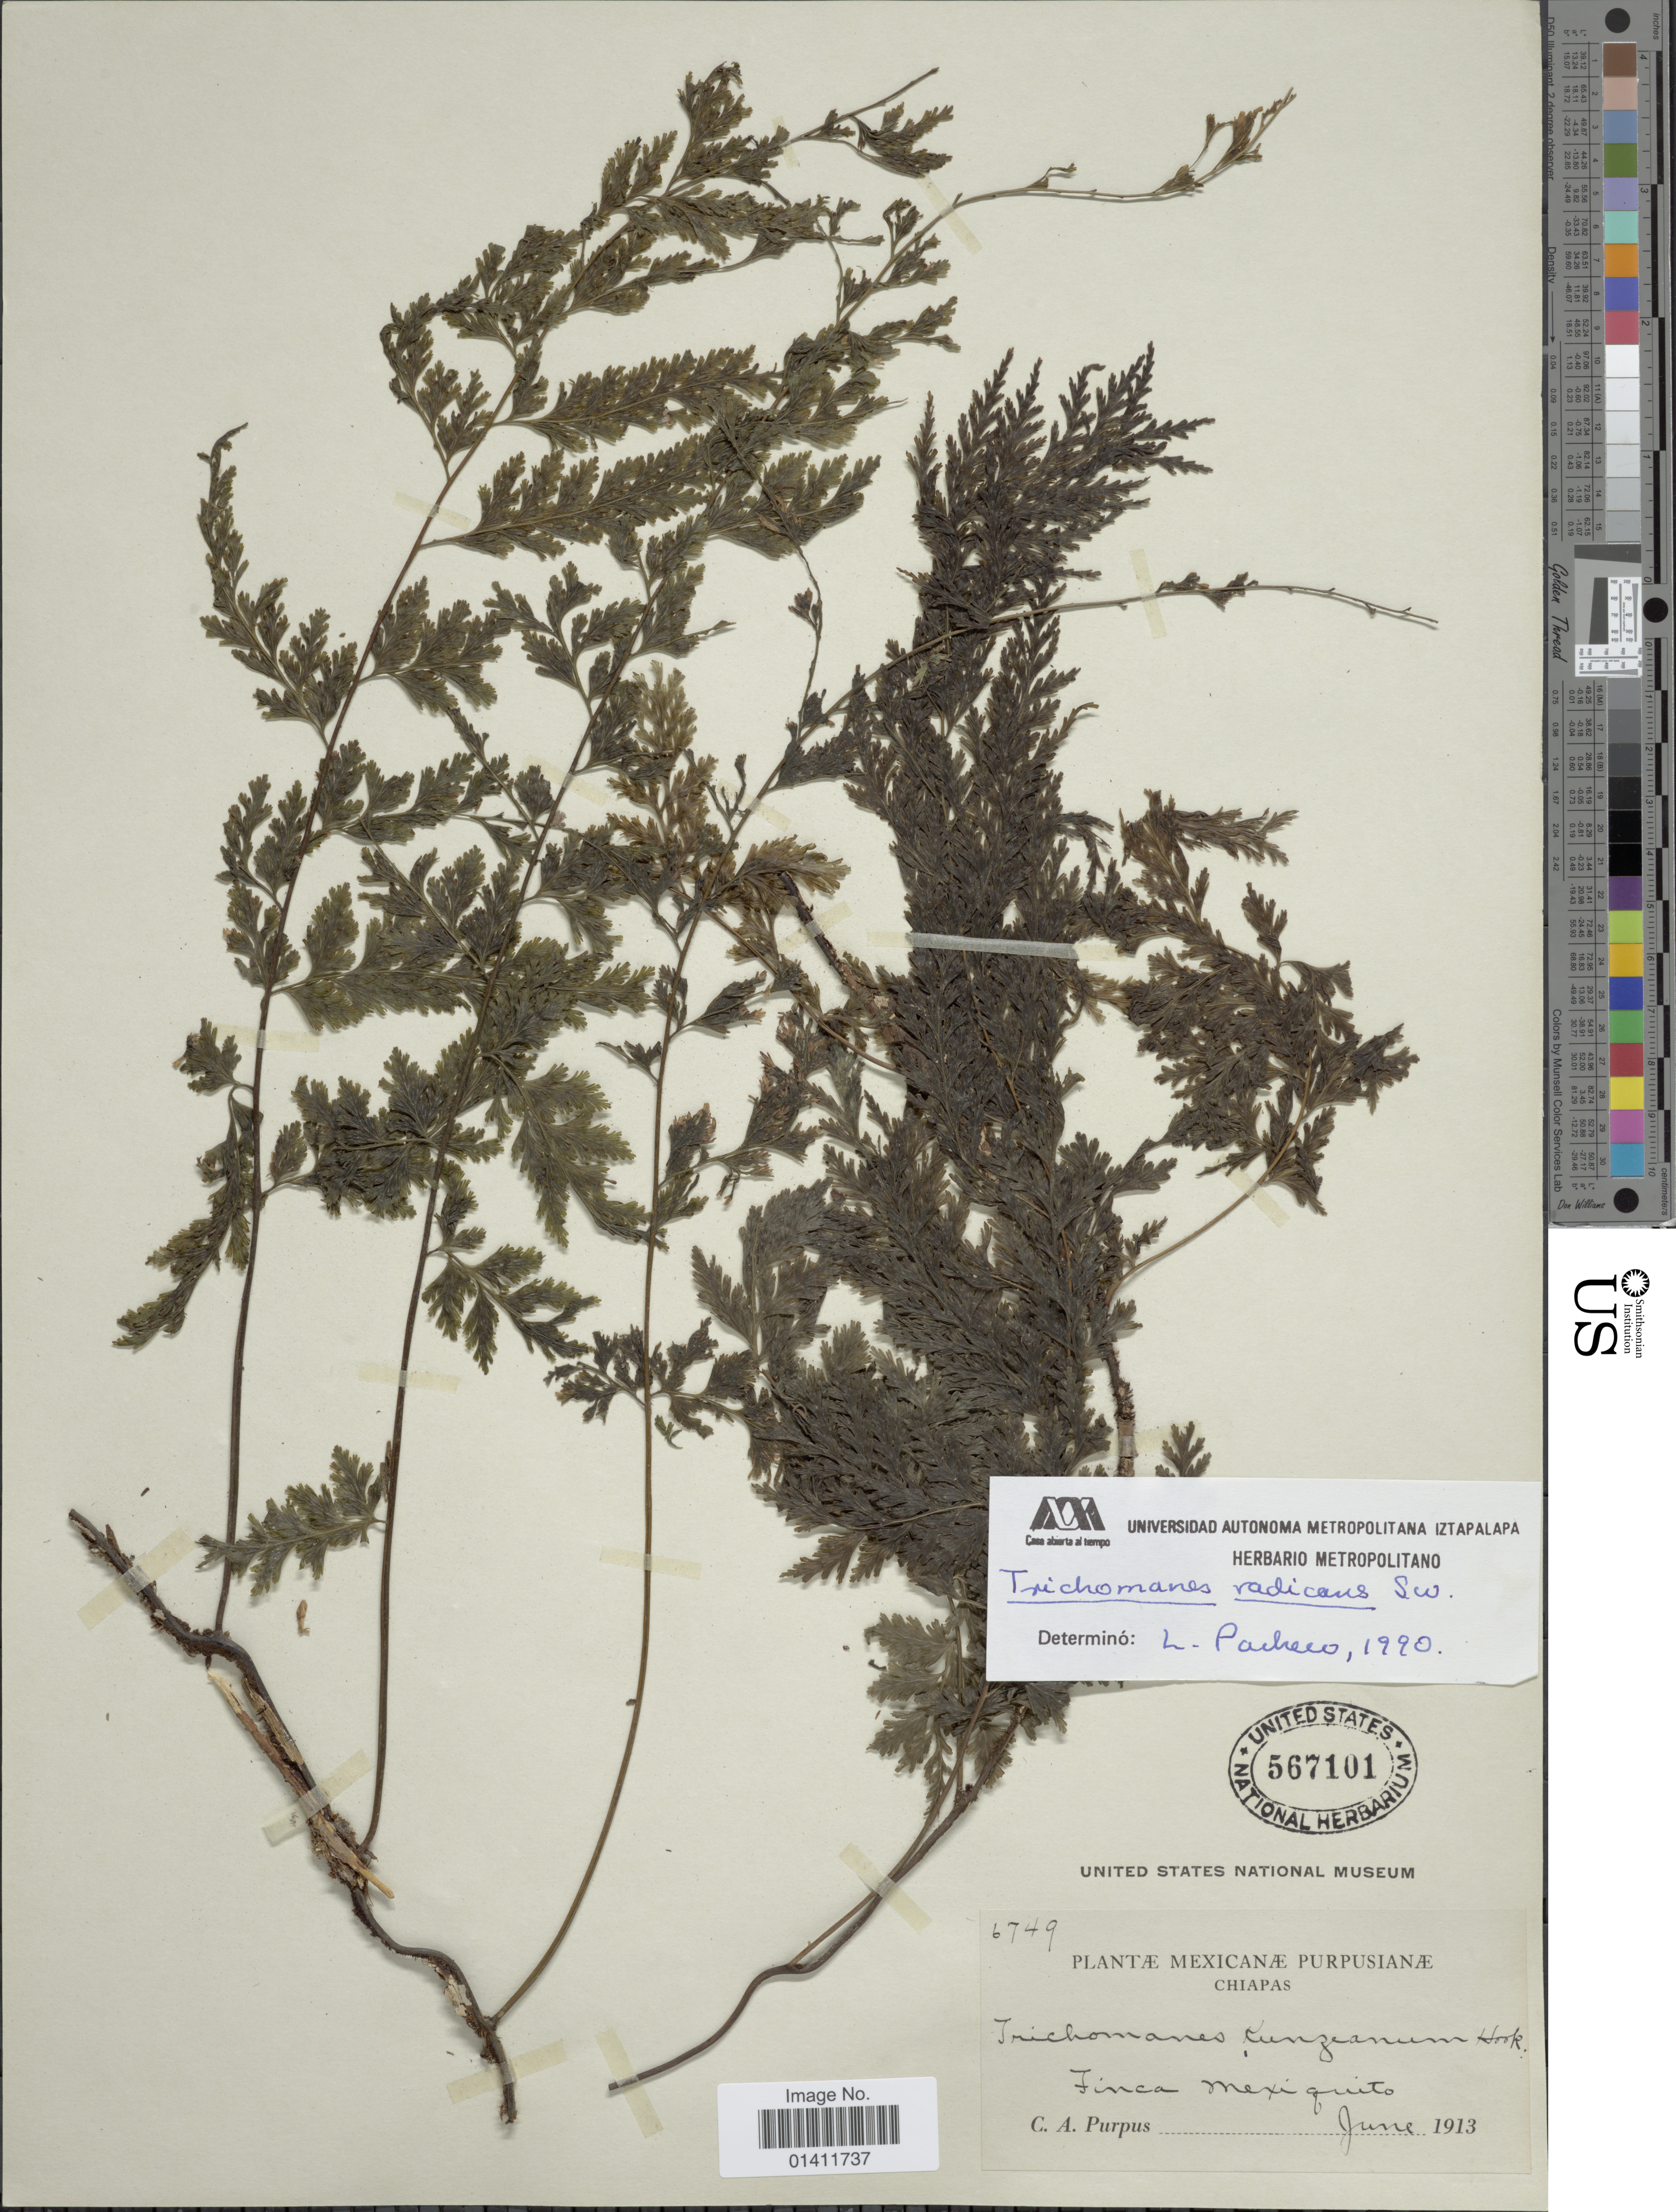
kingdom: Plantae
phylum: Tracheophyta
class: Polypodiopsida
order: Hymenophyllales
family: Hymenophyllaceae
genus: Vandenboschia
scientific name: Vandenboschia radicans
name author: (Sw.) Copel.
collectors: C. A. Purpus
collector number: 6749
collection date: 1913-06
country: Mexico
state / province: Chiapas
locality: Finca Mexiquito.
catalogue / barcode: US 567101